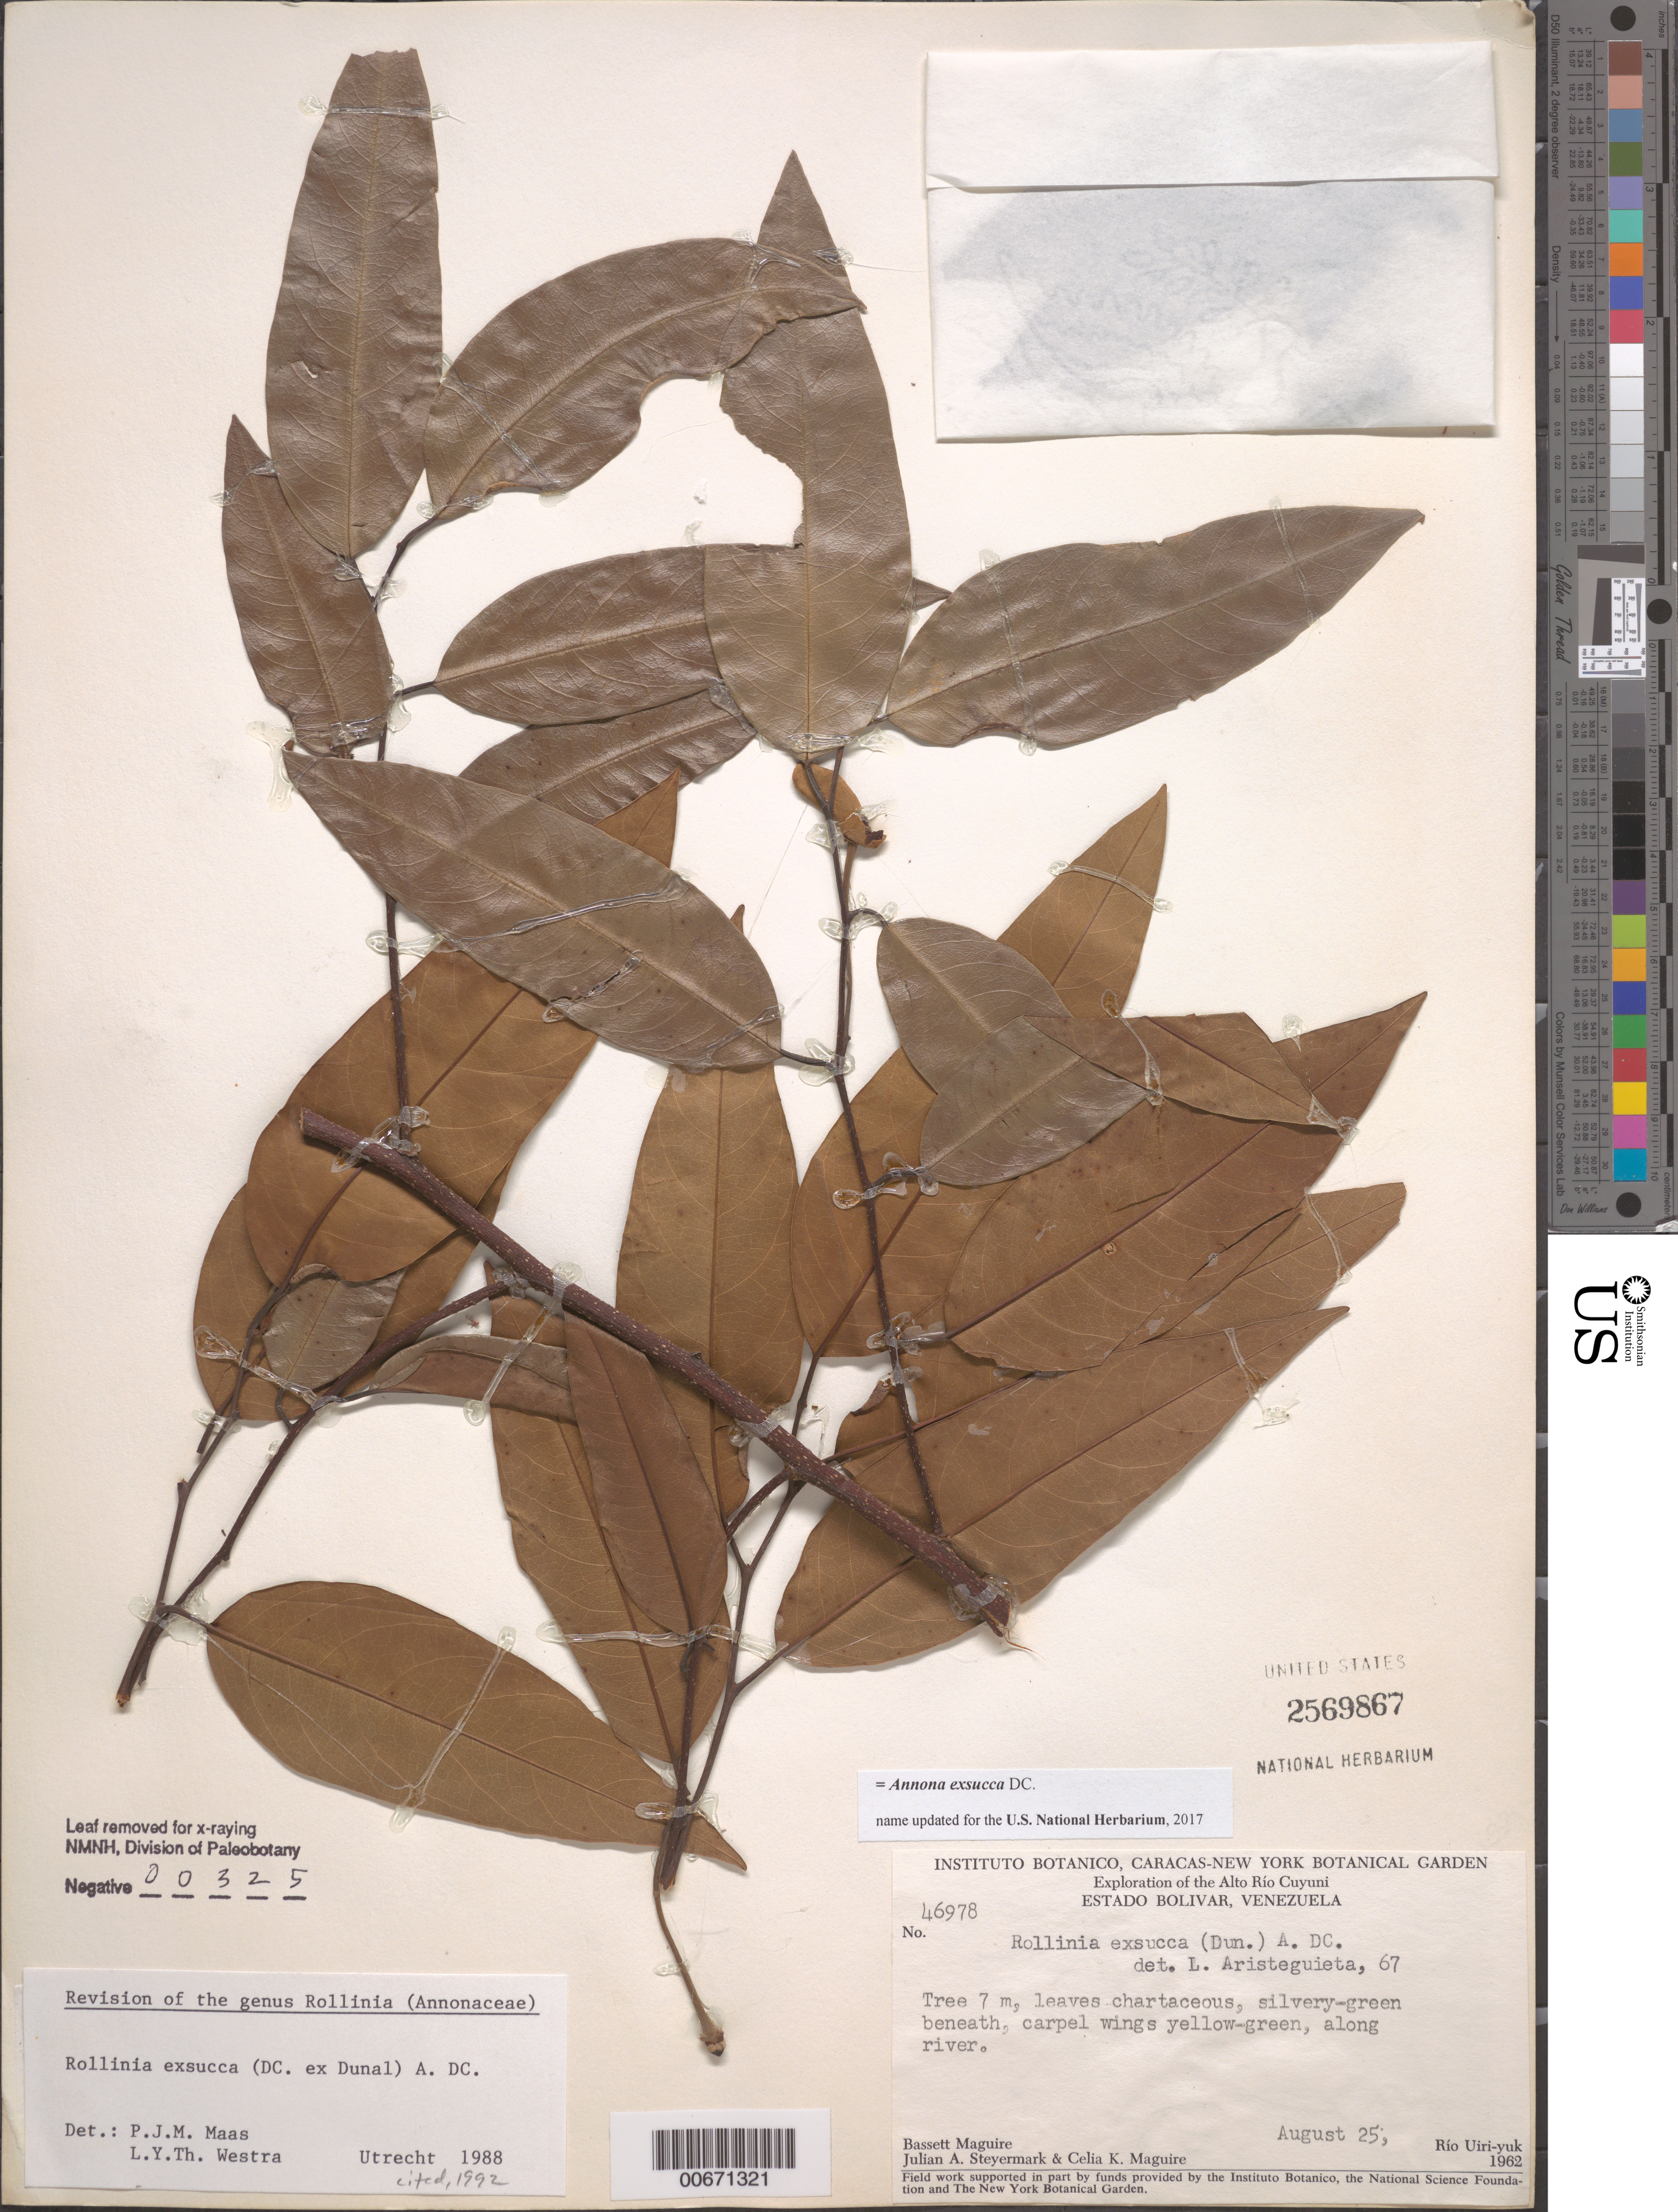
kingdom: Plantae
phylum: Tracheophyta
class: Magnoliopsida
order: Magnoliales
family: Annonaceae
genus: Annona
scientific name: Annona exsucca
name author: DC. ex Dunal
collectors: B. Maguire, J. Steyermark & C. K. Maguire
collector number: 46978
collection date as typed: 25-Aug-62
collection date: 1962-08-25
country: Venezuela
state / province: Bolívar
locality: Alto Río Cuyuni, Río Uiri-yuk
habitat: Along river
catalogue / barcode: US 2569867